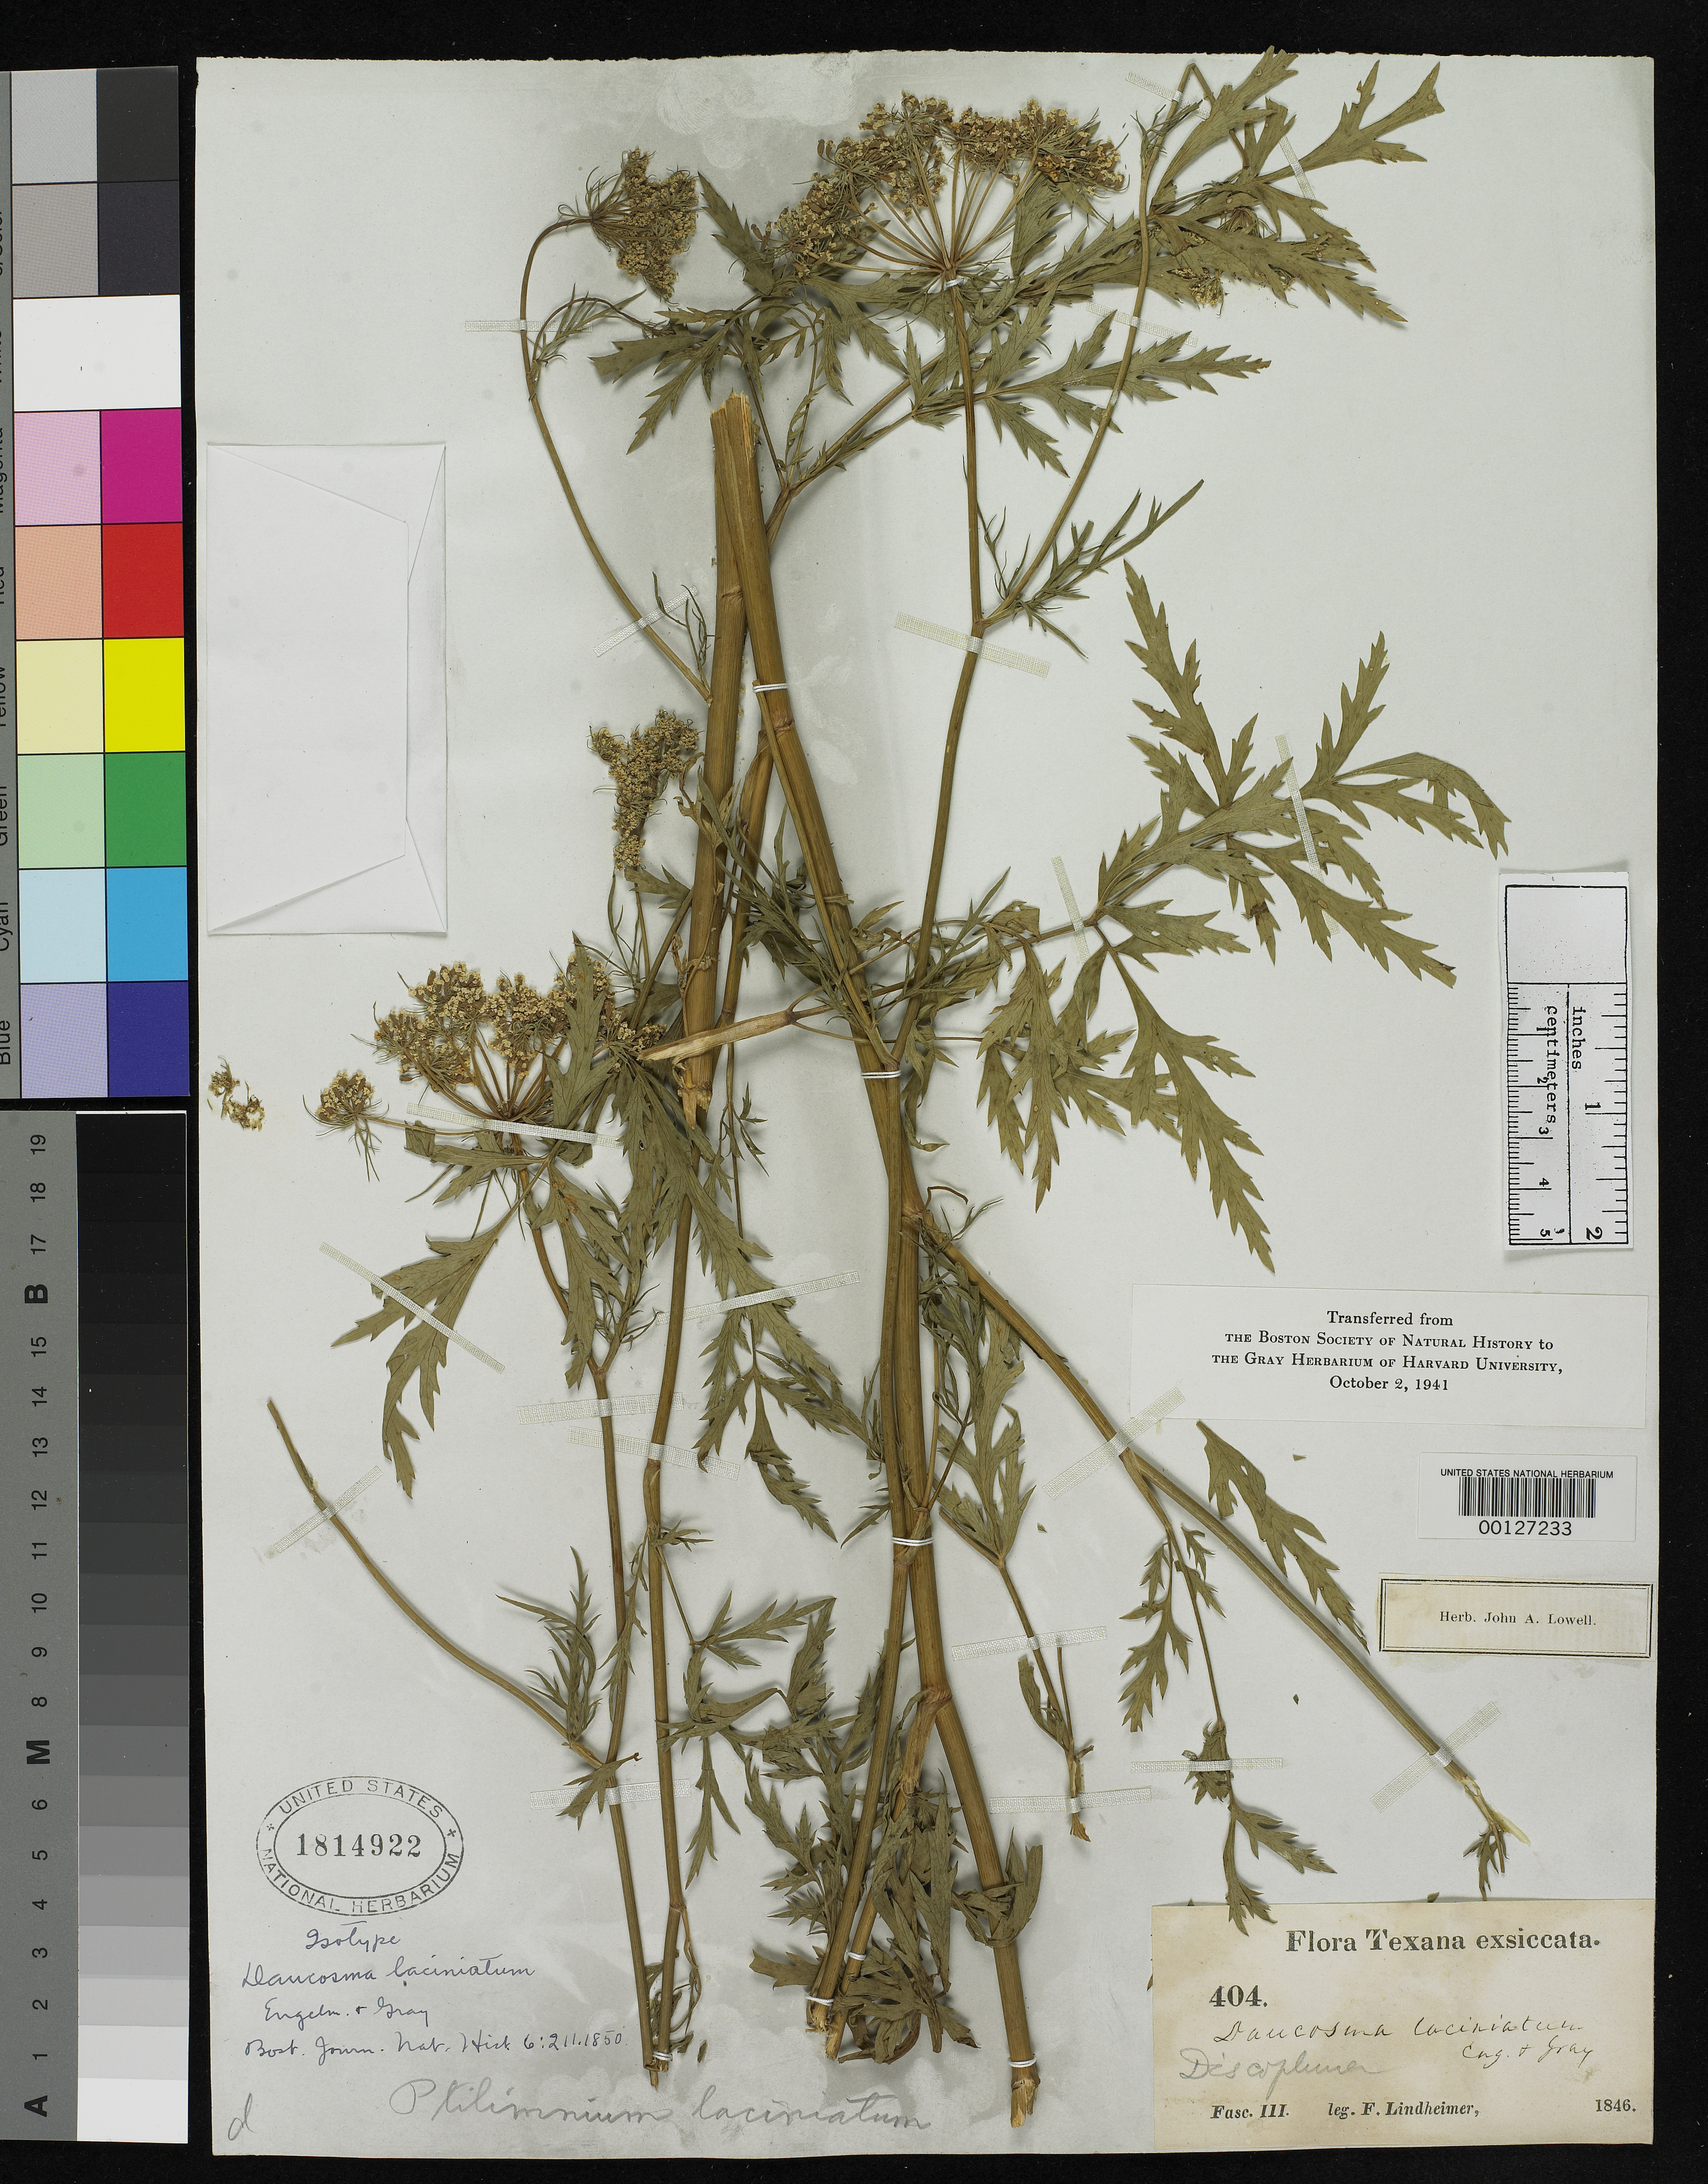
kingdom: Plantae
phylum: Tracheophyta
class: Magnoliopsida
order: Apiales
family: Apiaceae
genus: Daucosma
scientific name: Daucosma laciniata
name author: Engelm. & A. Gray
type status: Isotype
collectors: F. J. Lindheimer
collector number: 404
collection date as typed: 1846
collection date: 1846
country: United States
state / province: Texas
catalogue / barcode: US 1814922